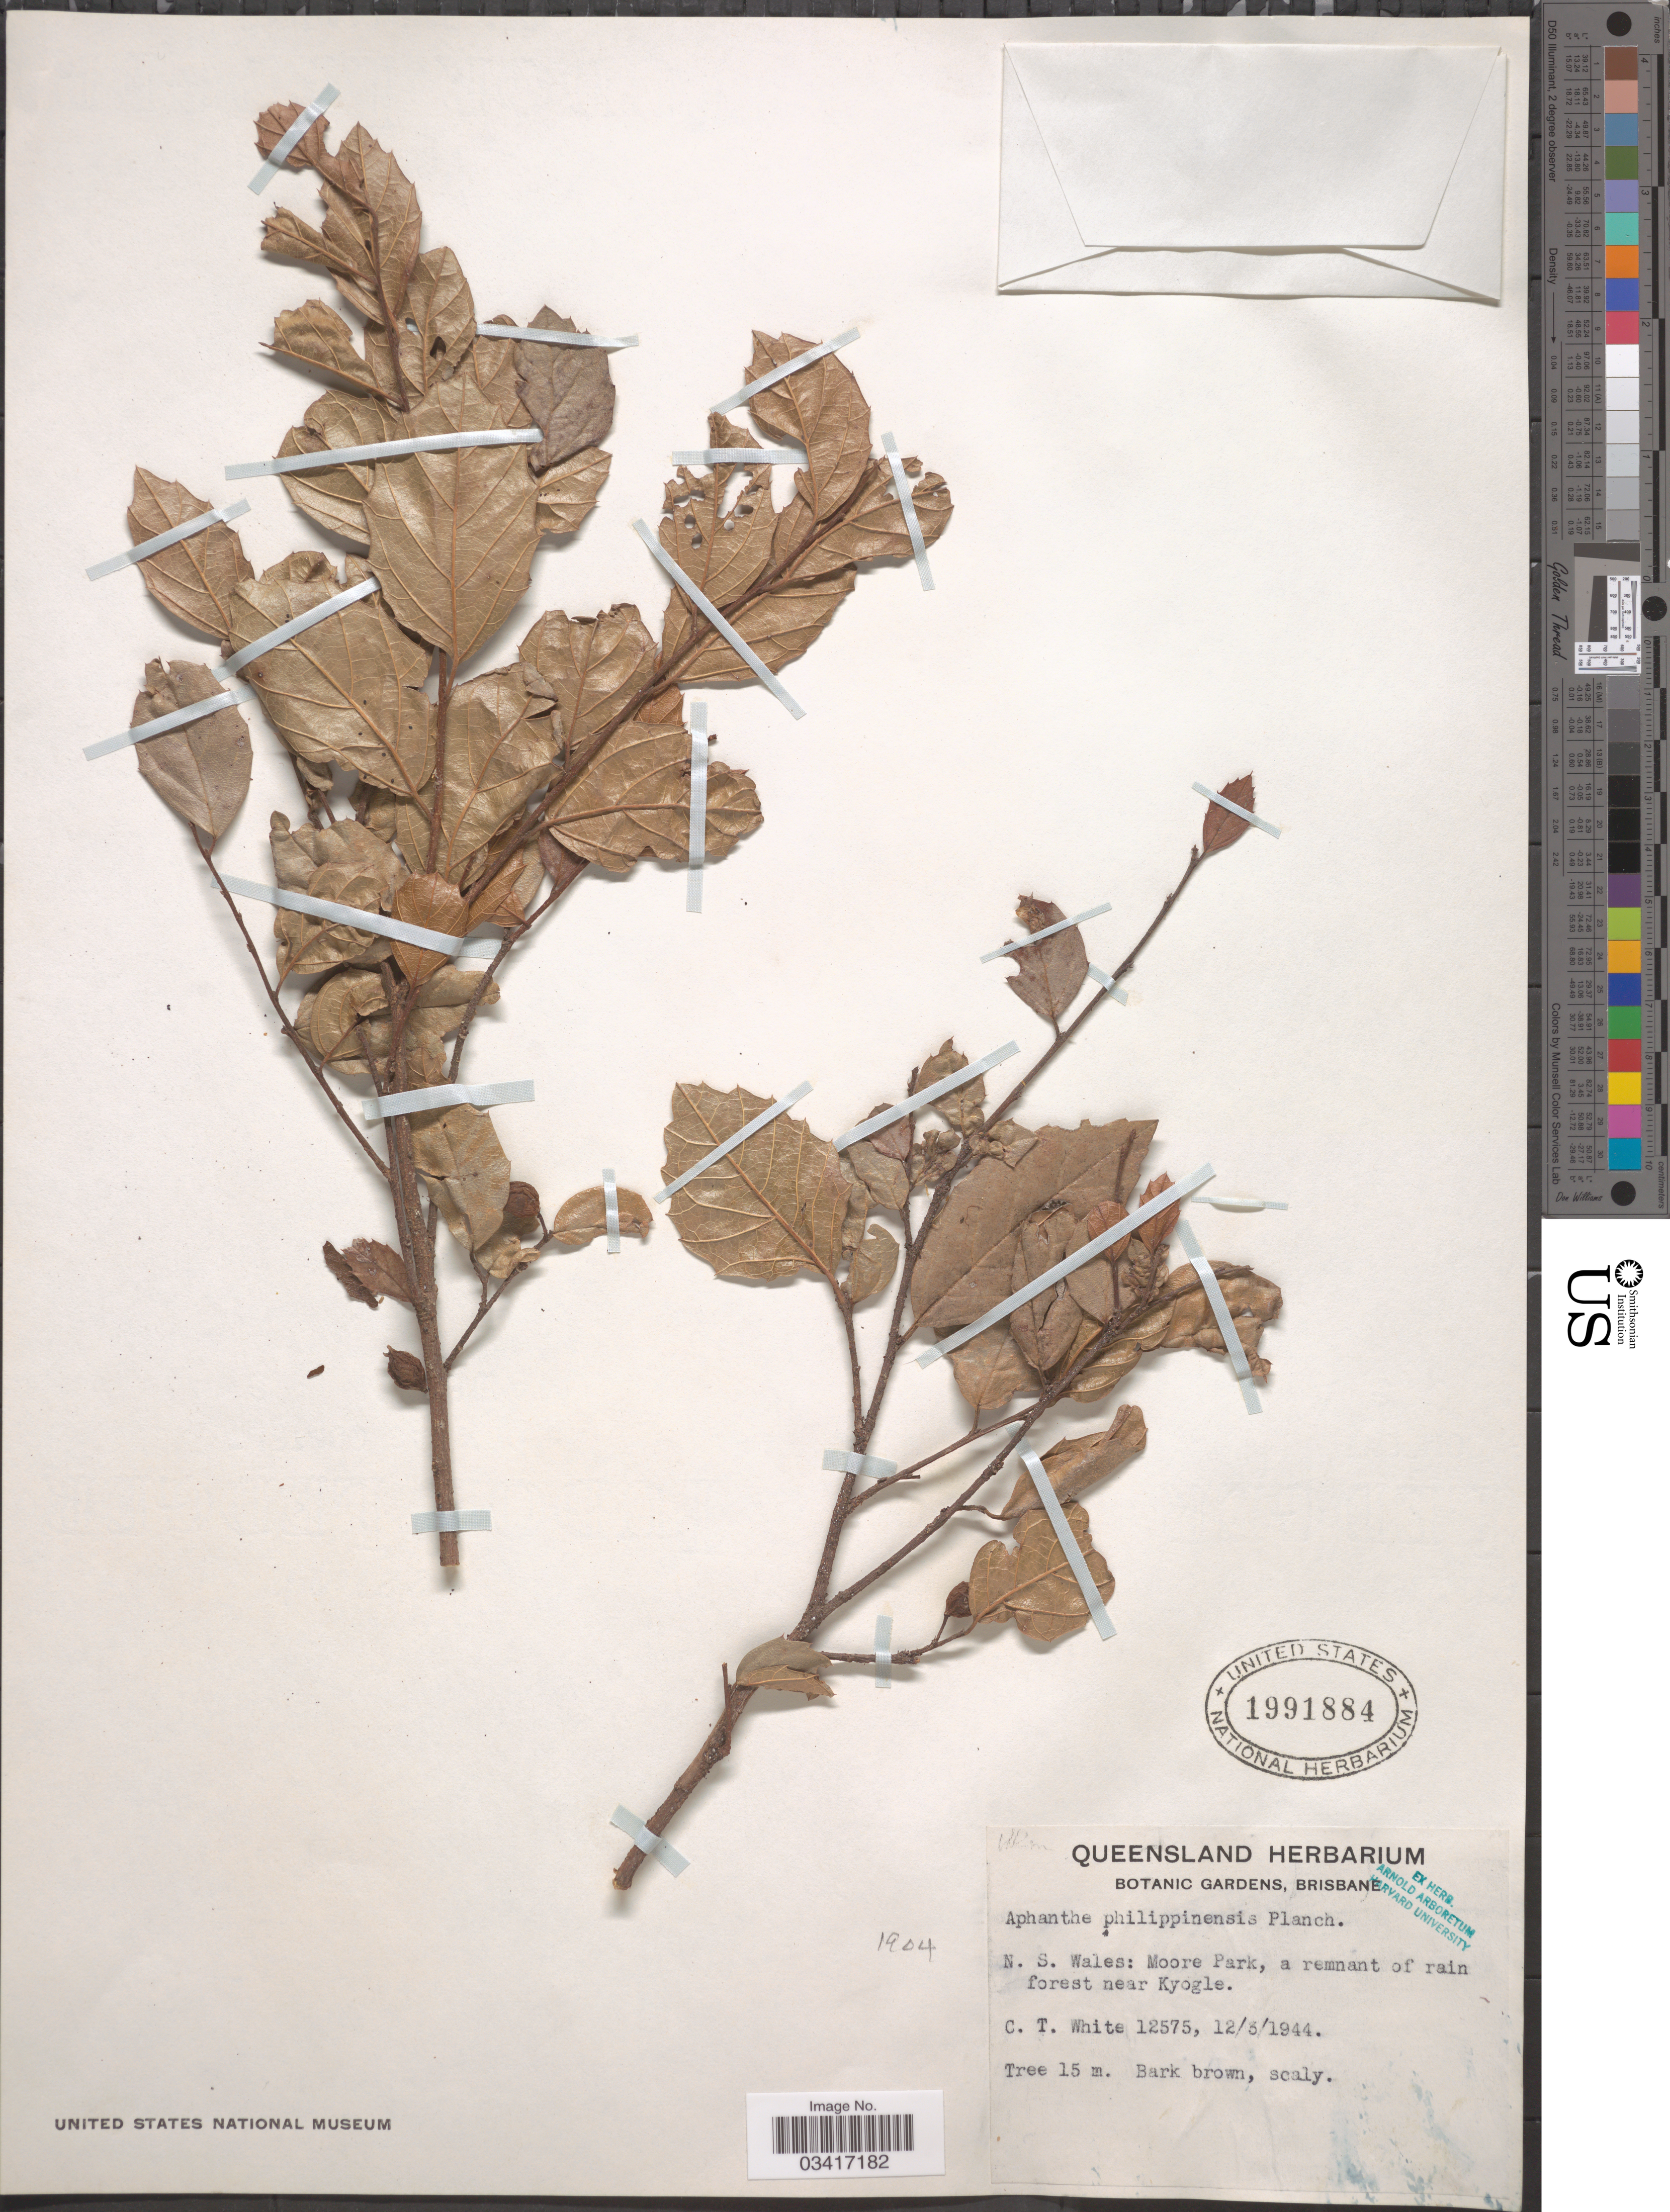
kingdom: Plantae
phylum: Tracheophyta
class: Magnoliopsida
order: Rosales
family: Cannabaceae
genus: Aphananthe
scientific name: Aphananthe philippinensis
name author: Planch.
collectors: C. T. White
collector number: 12575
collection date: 1944-03-12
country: Australia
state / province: New South Wales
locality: Moore Park, a remnant of rain forest near Kyogle.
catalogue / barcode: US 1991884